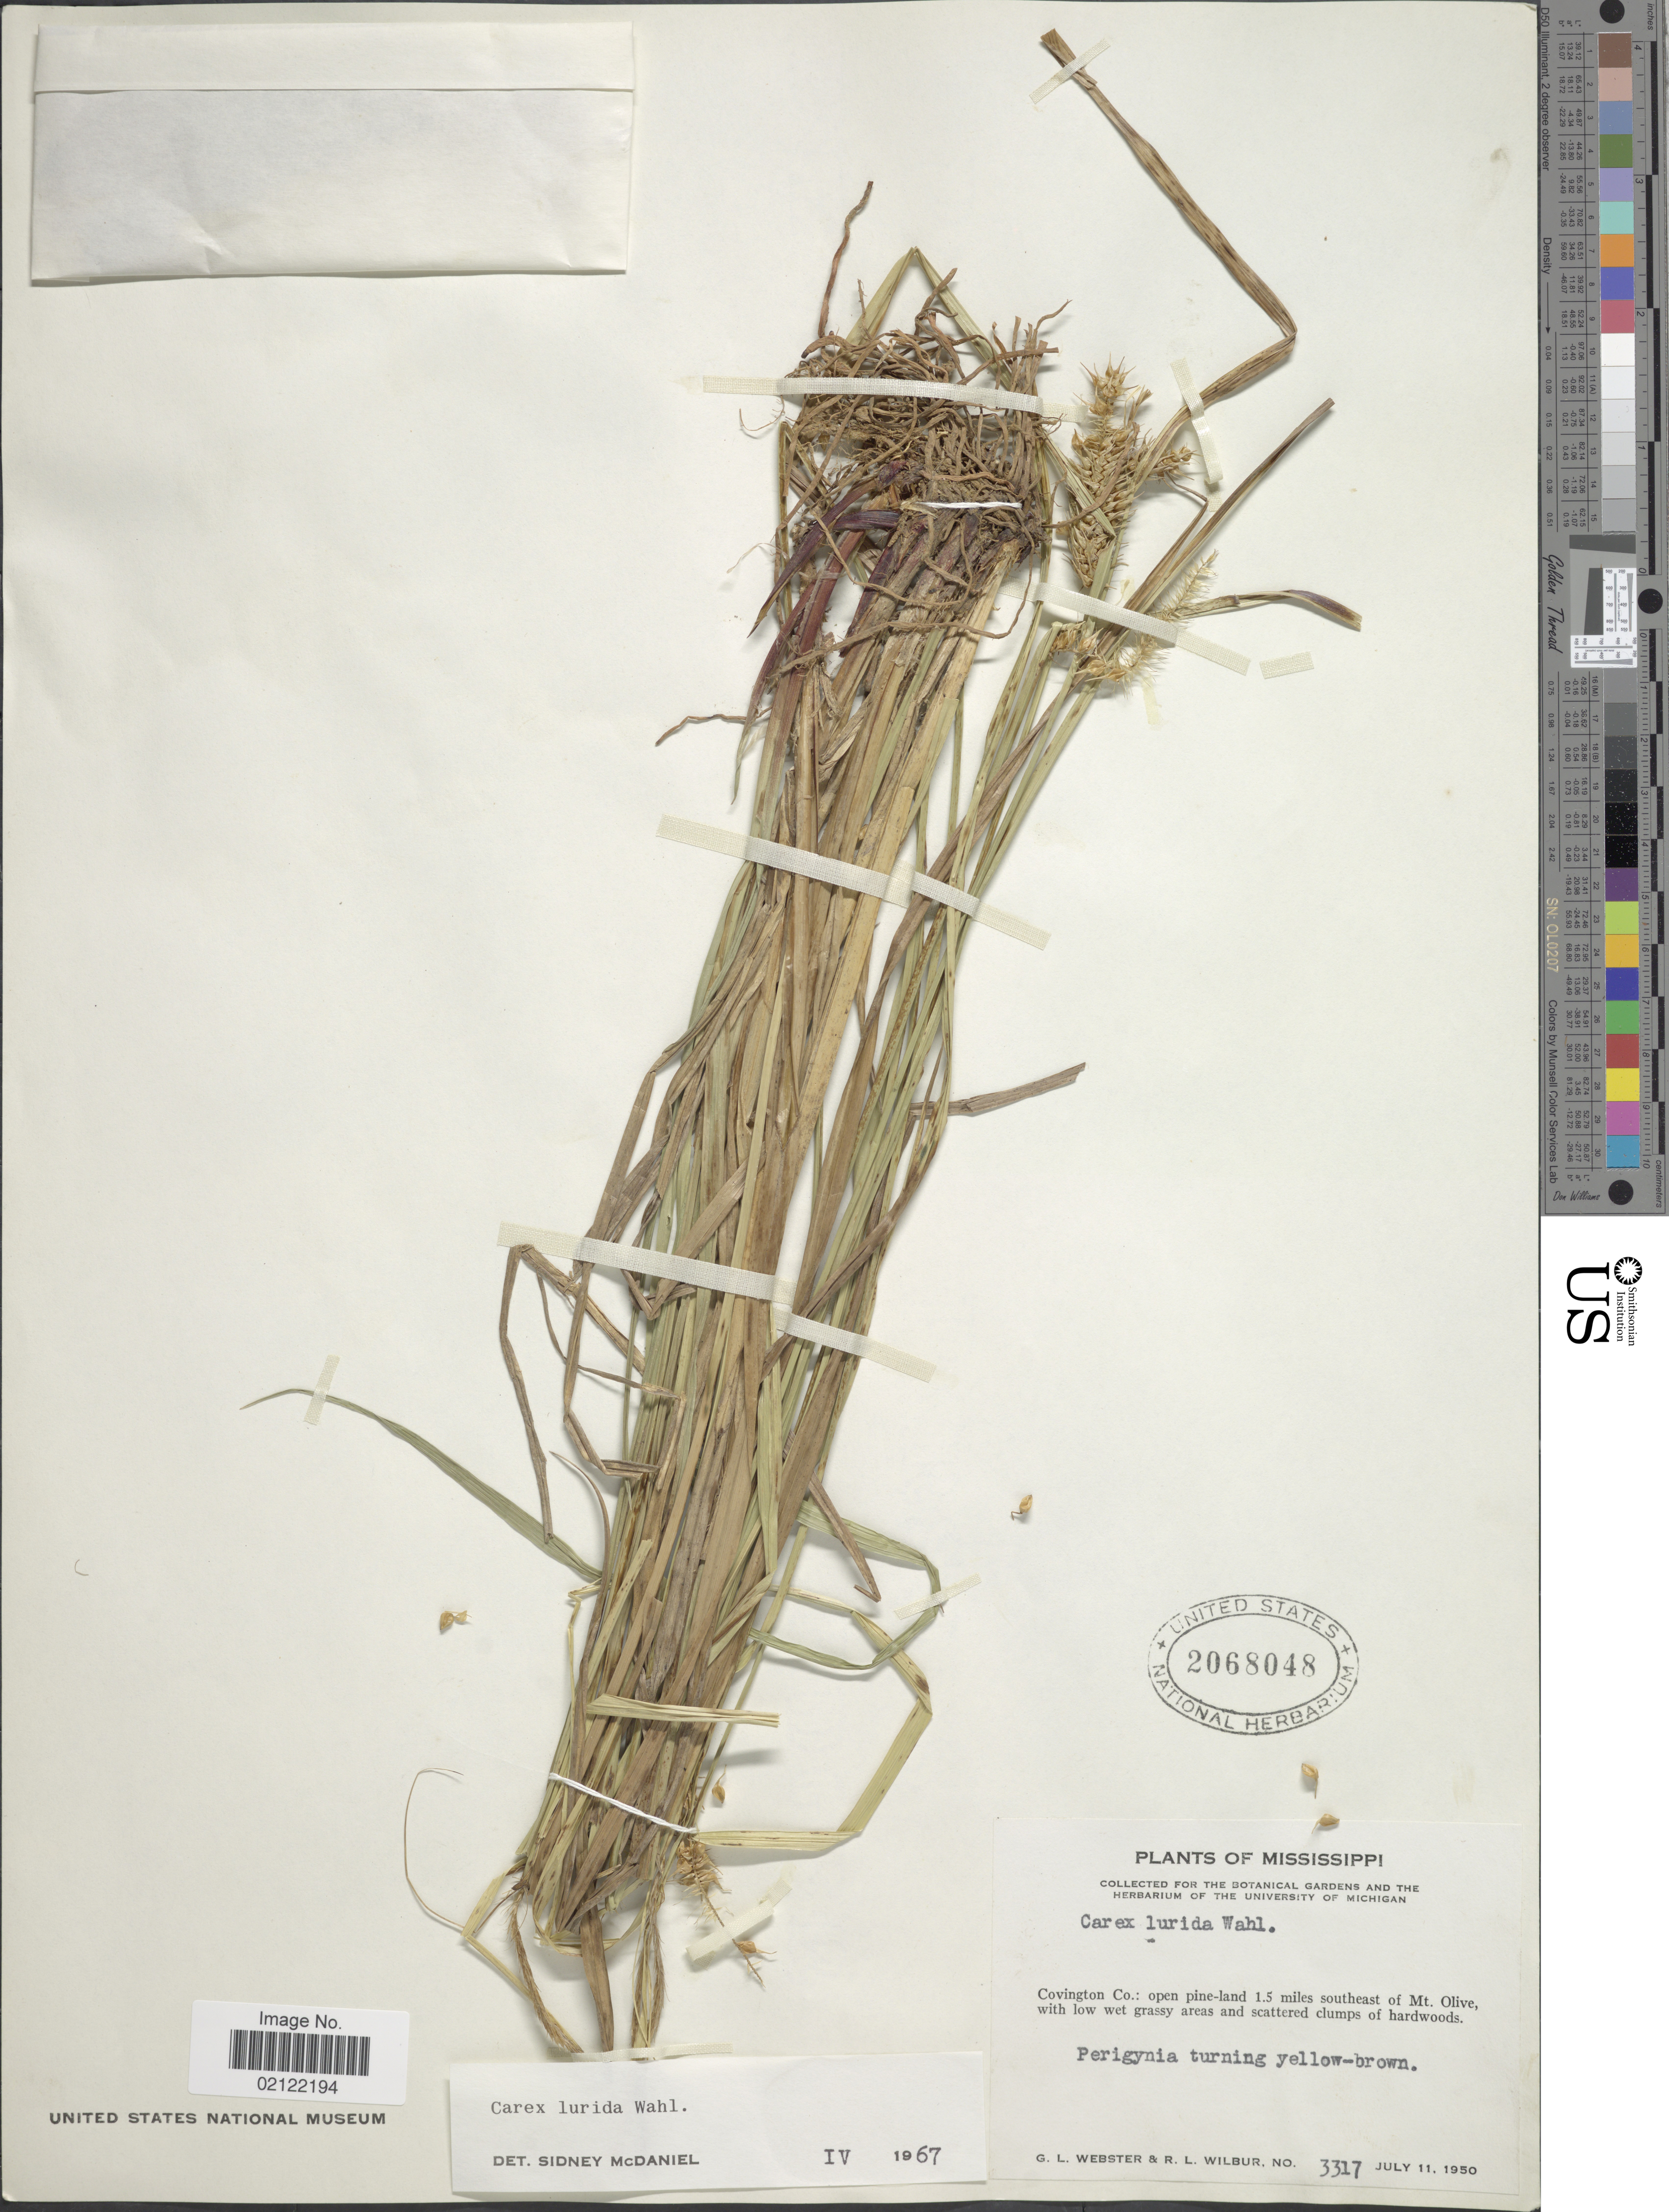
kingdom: Plantae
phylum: Tracheophyta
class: Liliopsida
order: Poales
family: Cyperaceae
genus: Carex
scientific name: Carex lurida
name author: Wahlenb.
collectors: G. L. Webster & R. L. Wilbur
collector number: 3317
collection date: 1950-07-11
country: United States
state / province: Mississippi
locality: Covington Co.: open pine-land 1.5 miles southeast of Mt. Olive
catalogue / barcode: US 2068048